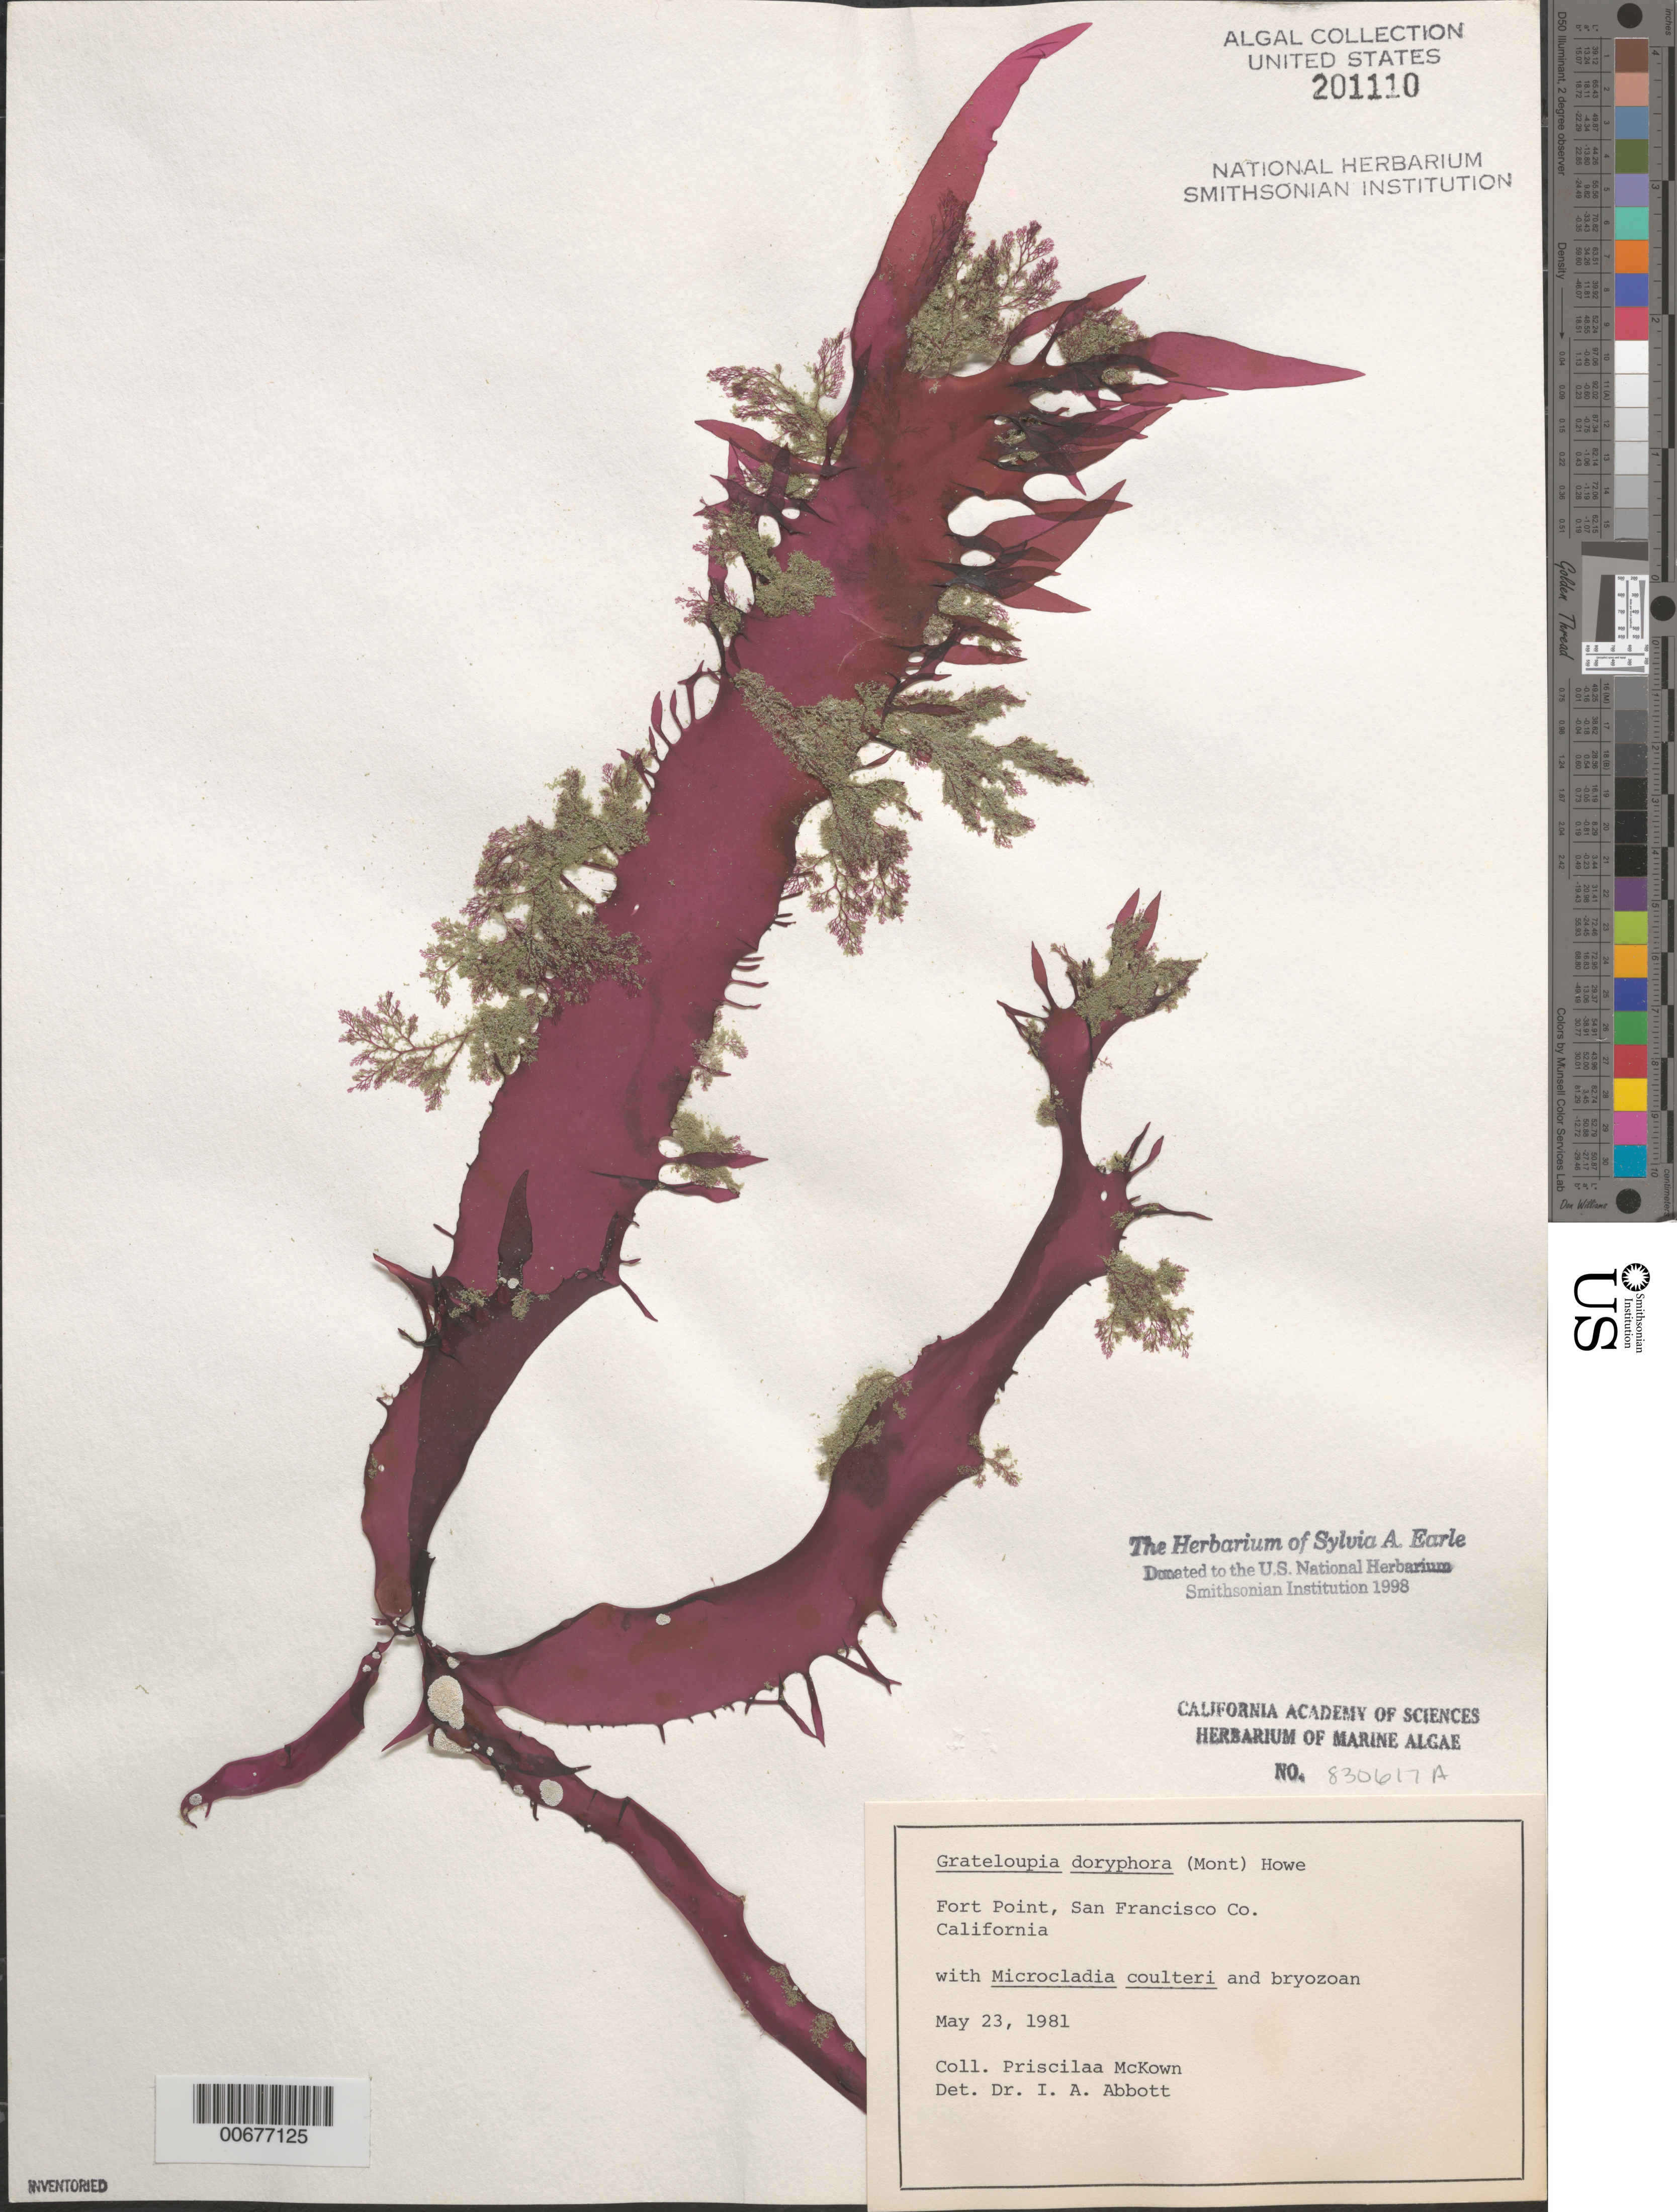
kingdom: Plantae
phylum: Rhodophyta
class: Florideophyceae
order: Halymeniales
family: Halymeniaceae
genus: Grateloupia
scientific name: Grateloupia doryphora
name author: (Mont.) Howe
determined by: Abbott, Isabella A.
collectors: P. McKown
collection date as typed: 23 May 1981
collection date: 1981-05-23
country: United States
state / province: California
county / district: San Francisco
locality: San Francisco, Fort Point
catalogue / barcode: US 201110